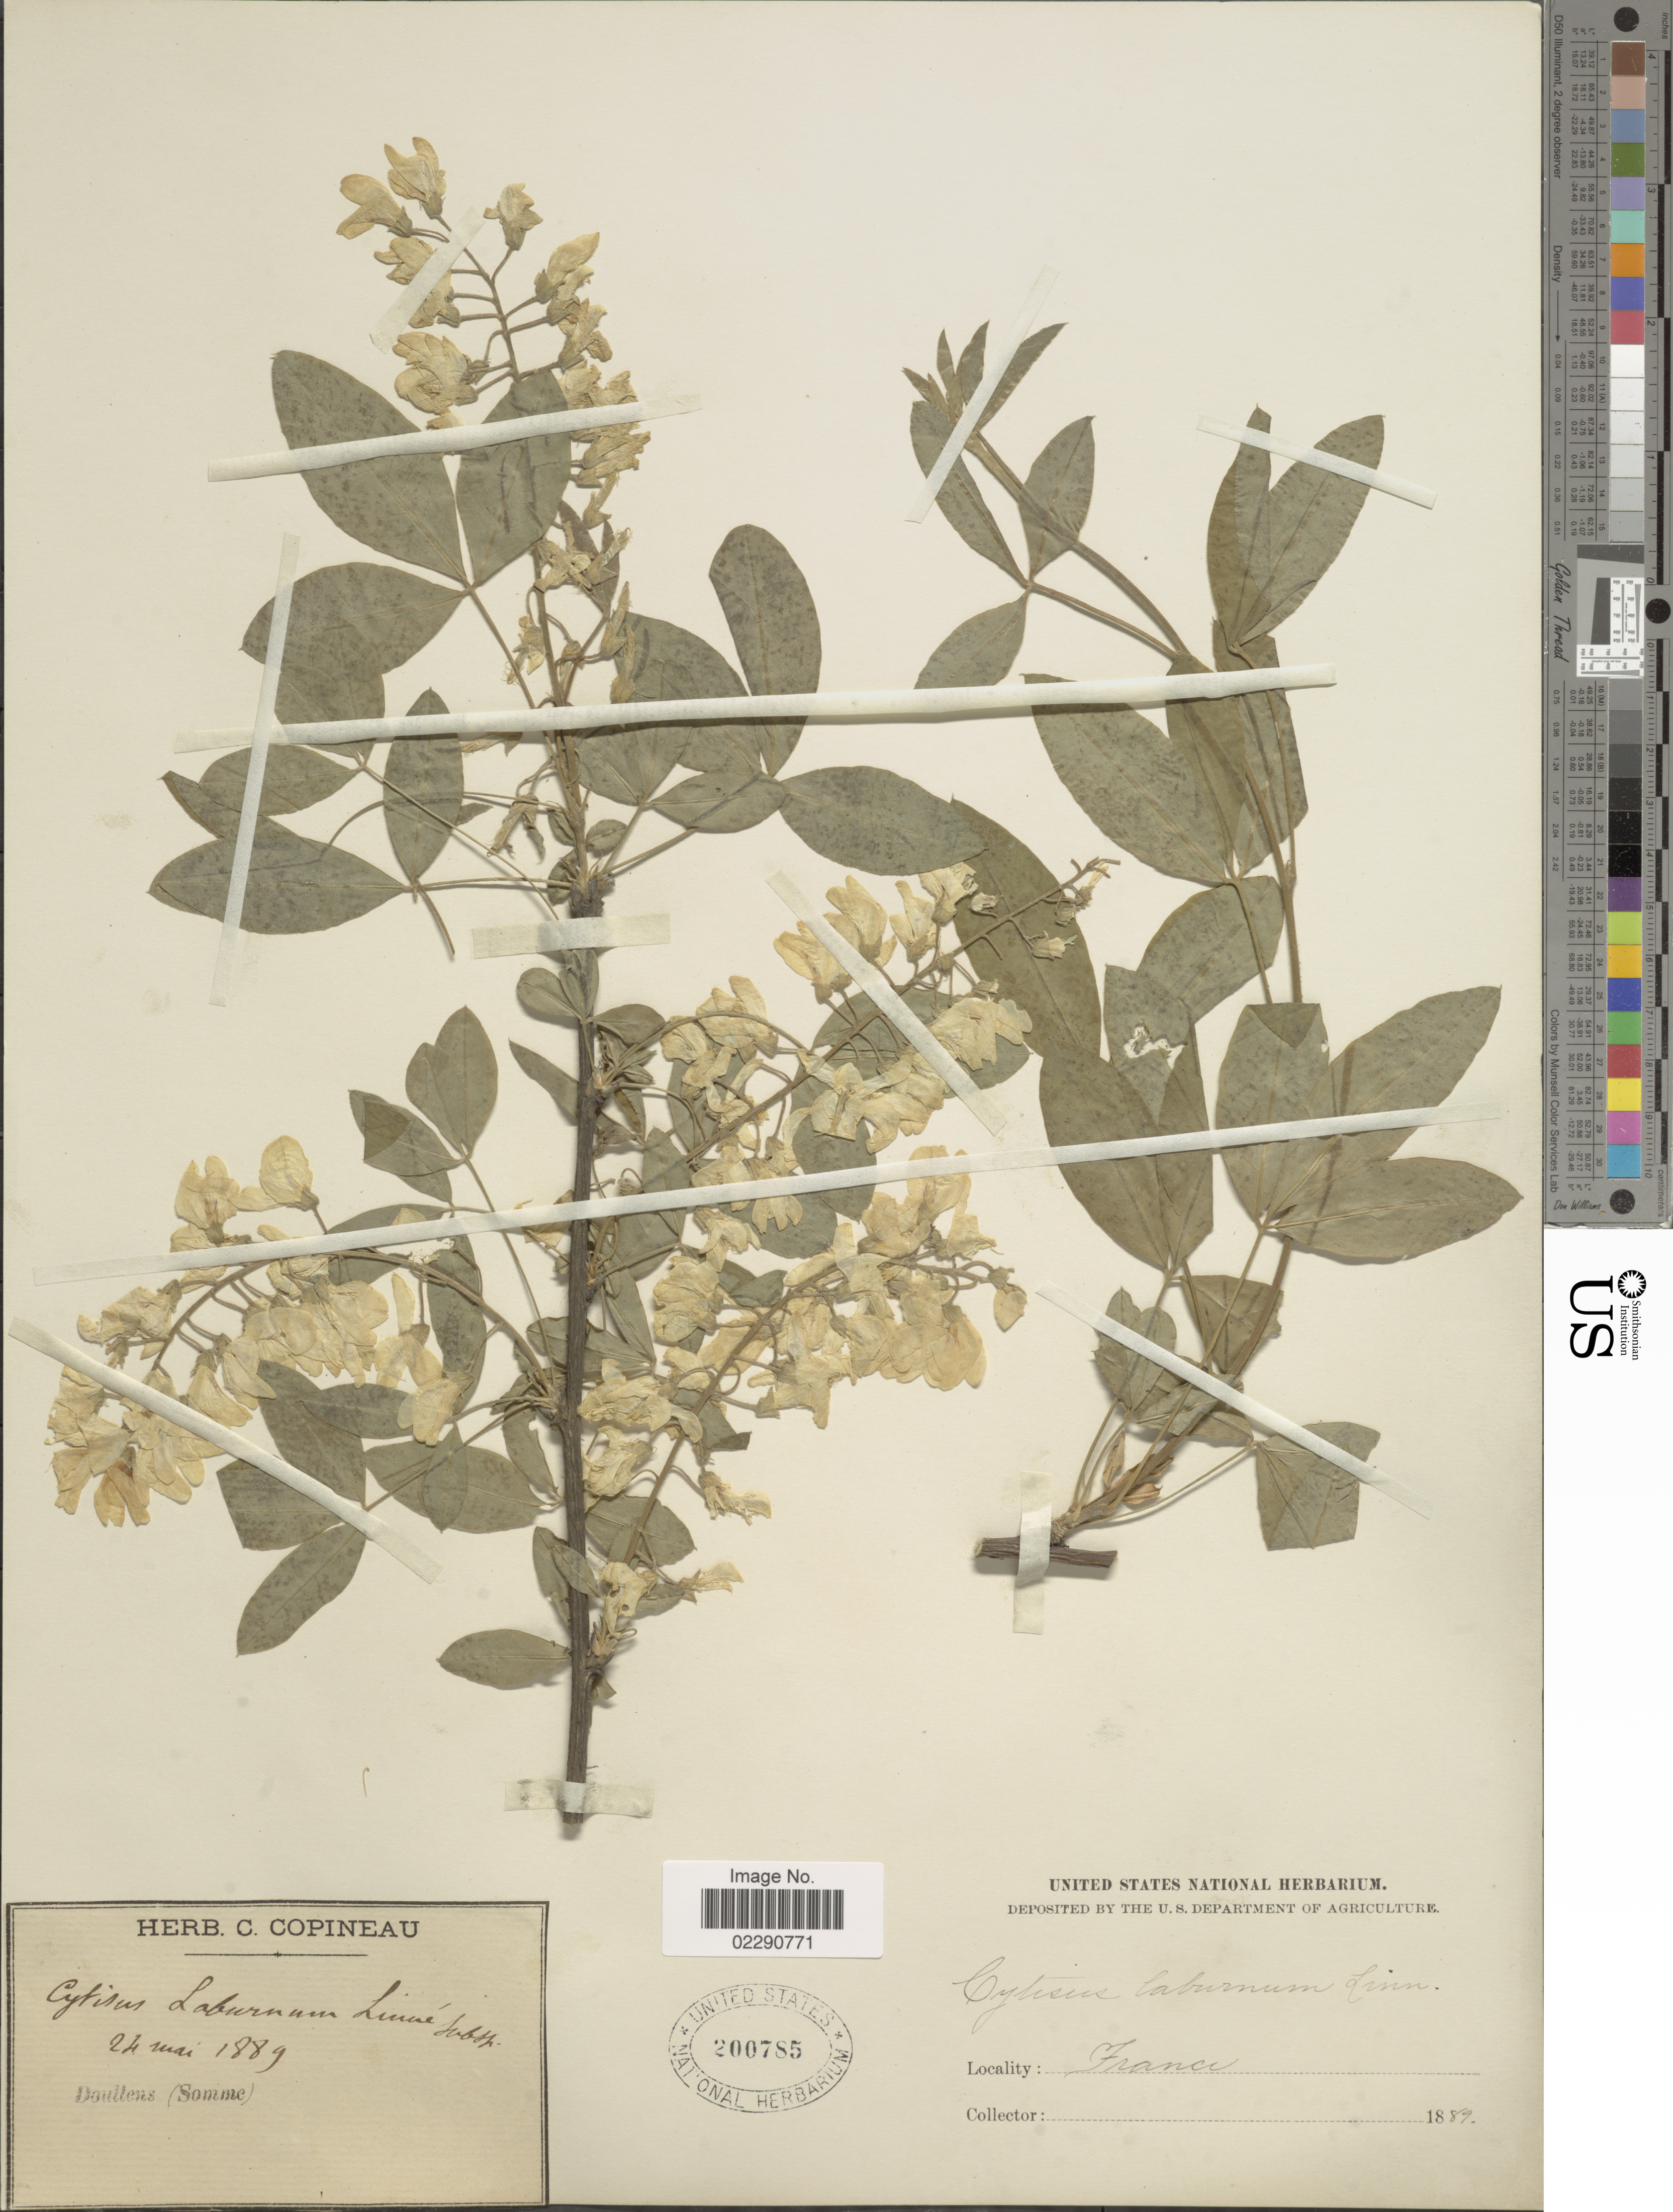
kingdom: Plantae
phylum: Tracheophyta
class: Magnoliopsida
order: Fabales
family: Fabaceae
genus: Laburnum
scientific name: Laburnum anagyroides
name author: Medik.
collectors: ex herb. C. Copineau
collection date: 1889-05-24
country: France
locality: Doullens (Somme)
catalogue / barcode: US 200785